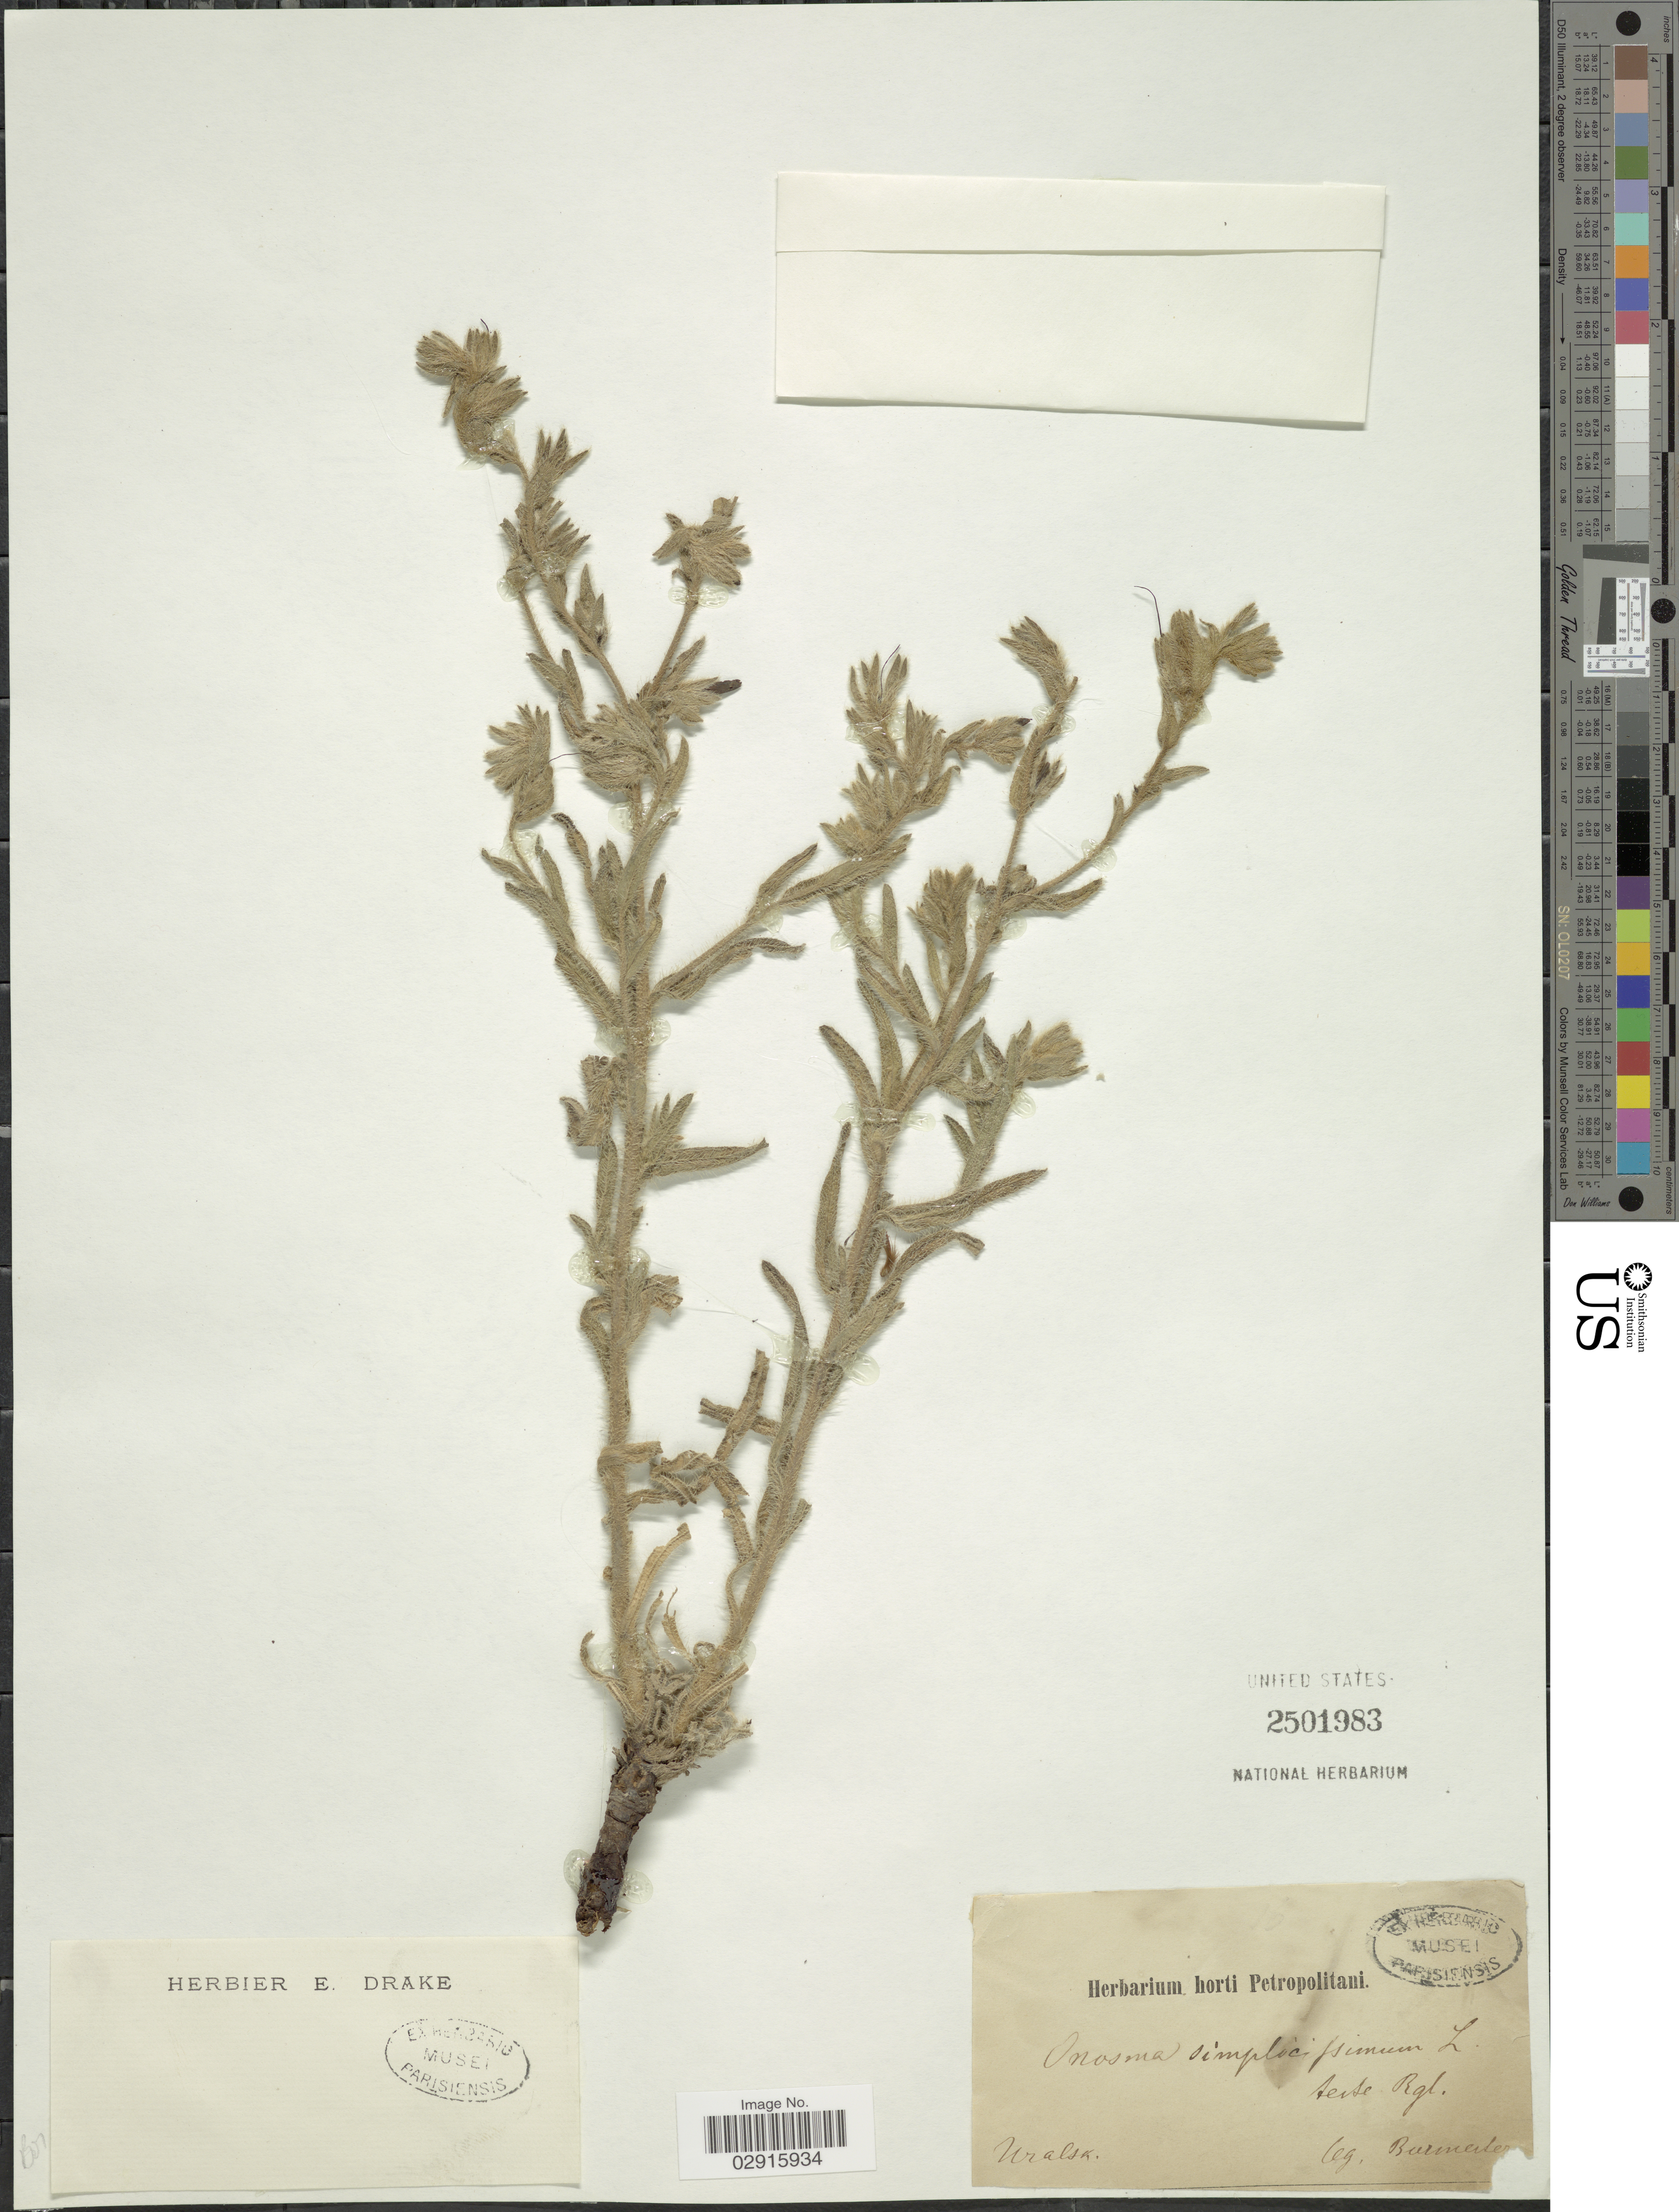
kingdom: Plantae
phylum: Tracheophyta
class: Magnoliopsida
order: Boraginales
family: Boraginaceae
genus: Onosma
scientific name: Onosma simplicissima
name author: L.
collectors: Burmester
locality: Uralsk.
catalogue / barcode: US 2501983